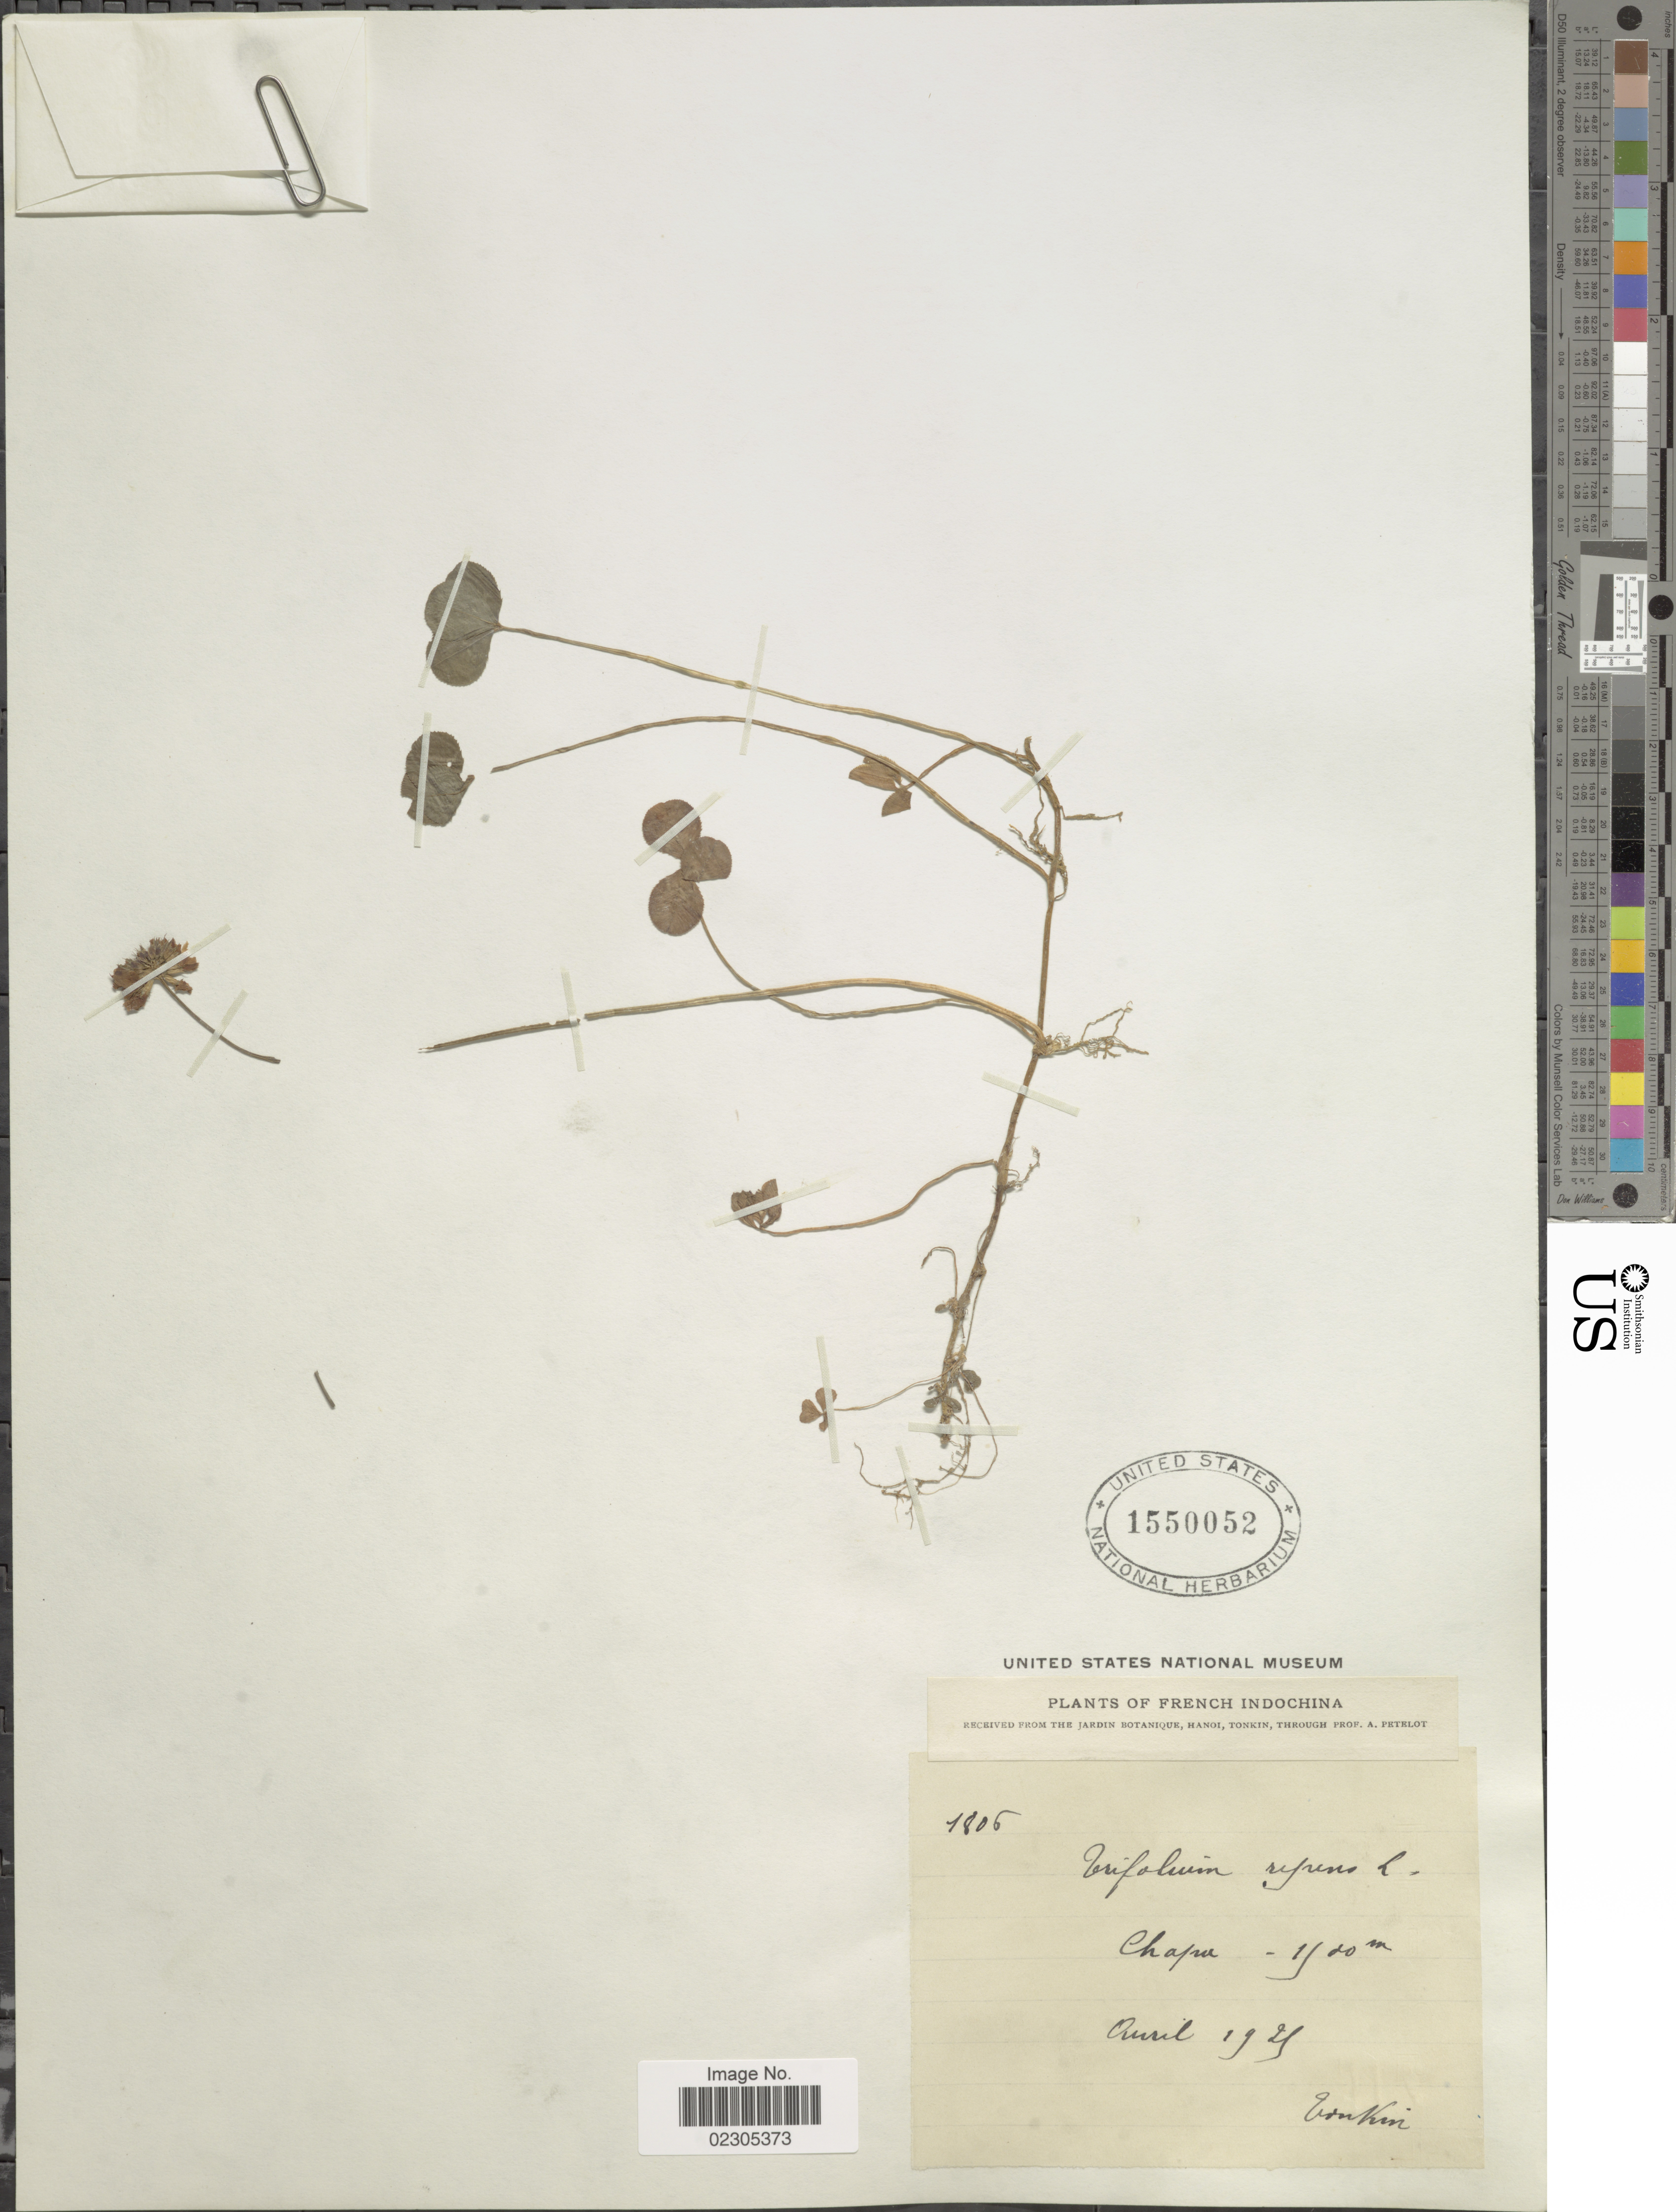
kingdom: Plantae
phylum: Tracheophyta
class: Magnoliopsida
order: Fabales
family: Fabaceae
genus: Trifolium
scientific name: Trifolium repens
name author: L.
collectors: A. Petelot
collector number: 1805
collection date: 1925-04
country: Vietnam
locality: Tonkin. French IndoChina, Chapu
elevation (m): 1500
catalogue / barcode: US 1550052